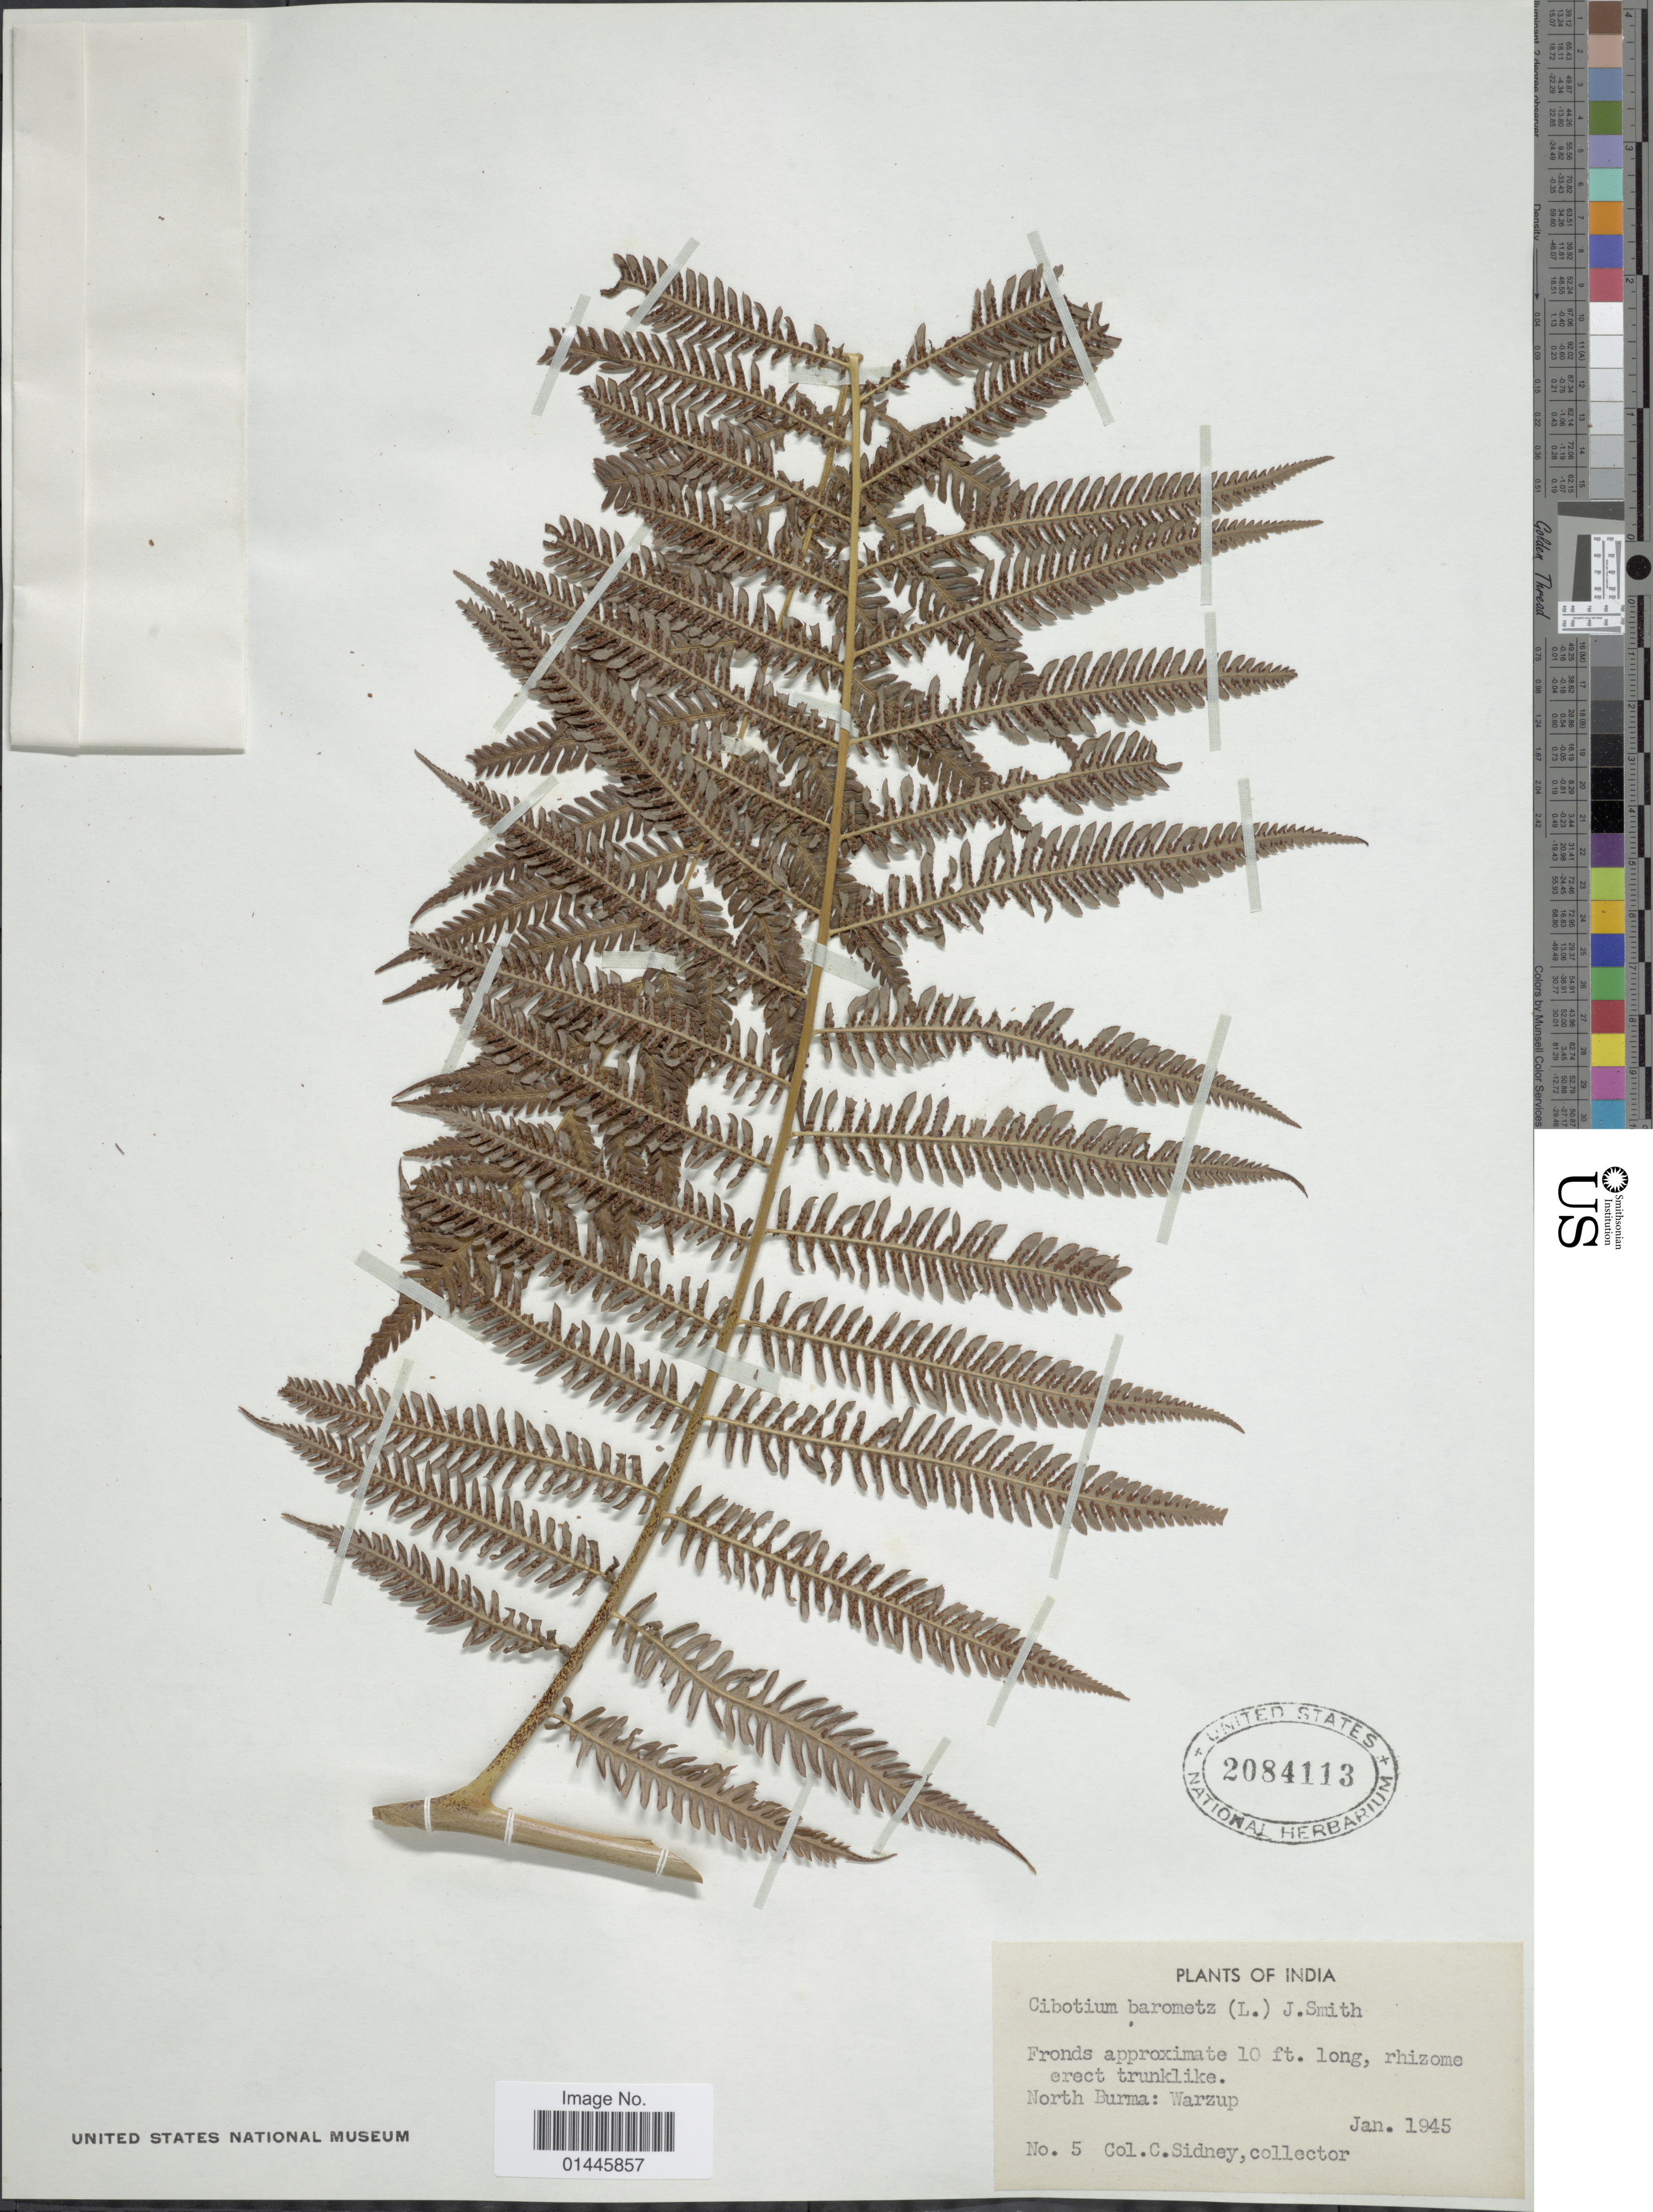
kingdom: Plantae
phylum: Tracheophyta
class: Polypodiopsida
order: Cyatheales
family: Cibotiaceae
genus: Cibotium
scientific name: Cibotium barometz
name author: (L.) J. Sm.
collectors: C. Sidney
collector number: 5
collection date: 1945-01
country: Myanmar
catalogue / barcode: US 2084113